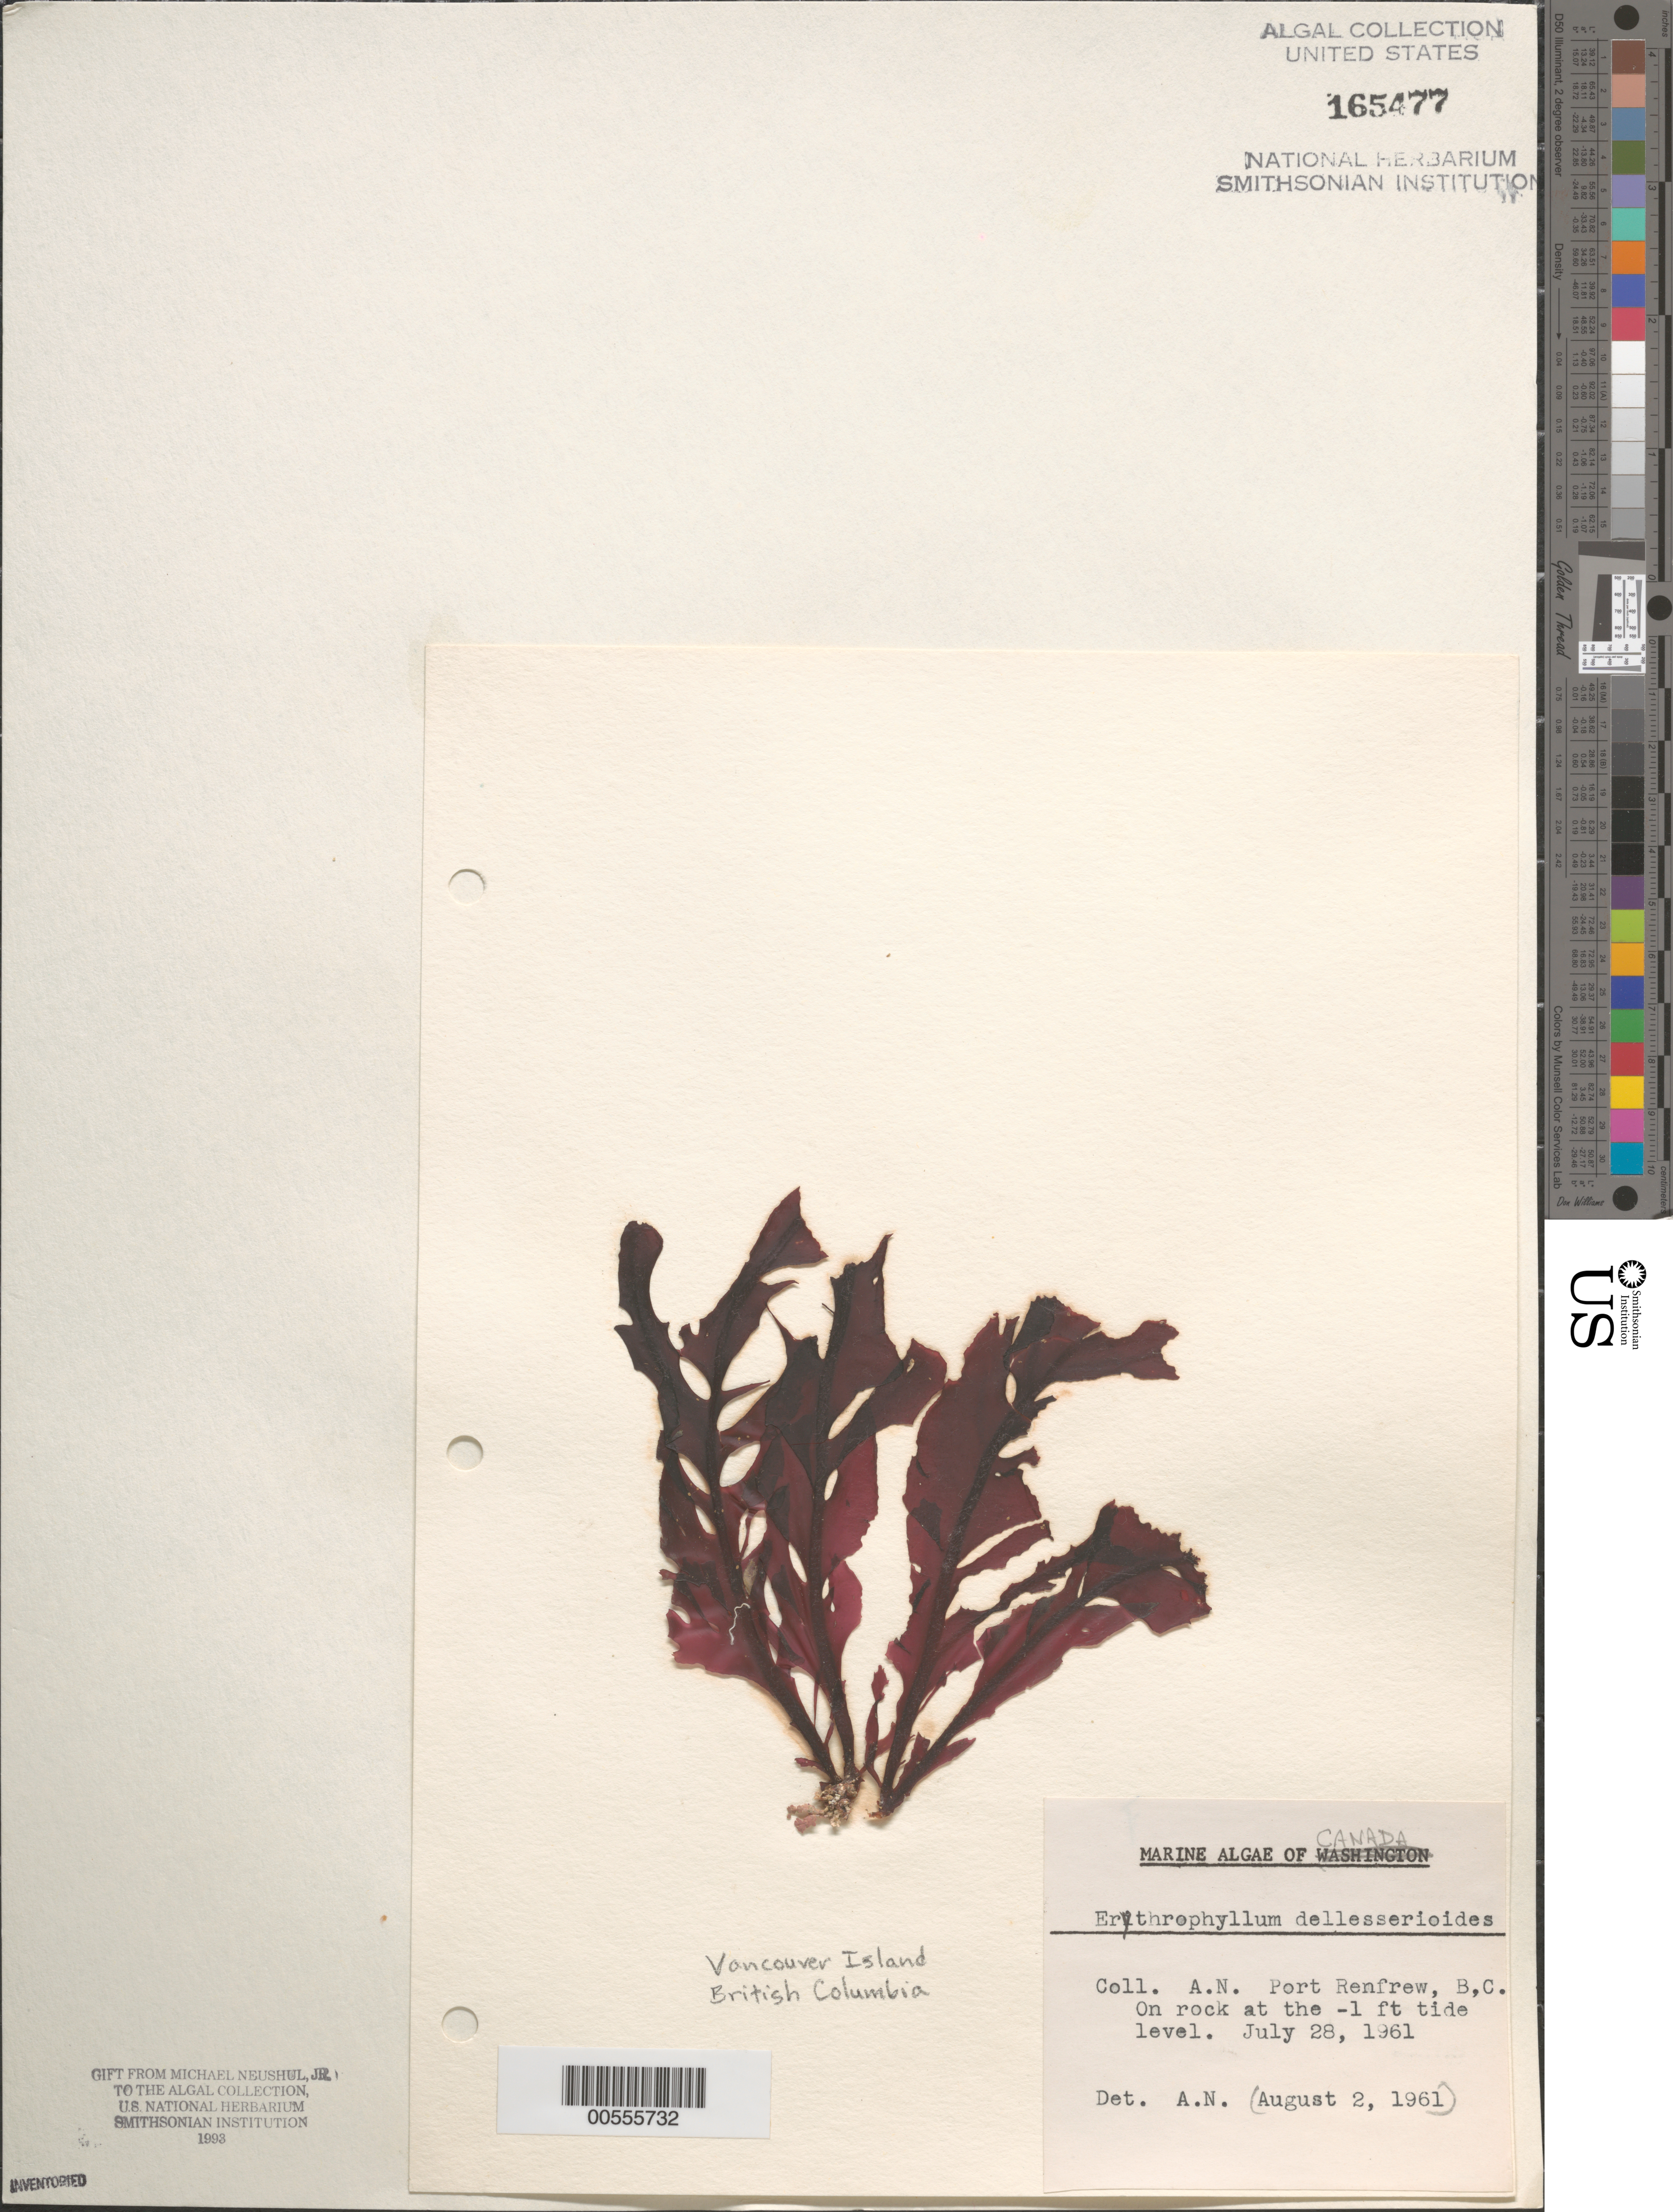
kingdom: Plantae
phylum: Rhodophyta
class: Florideophyceae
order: Gigartinales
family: Kallymeniaceae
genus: Erythrophyllum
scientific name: Erythrophyllum delesserioides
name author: J. Agardh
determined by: N., A.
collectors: A. N.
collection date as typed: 28 Jul 1961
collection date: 1961-07-28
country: Canada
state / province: British Columbia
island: Vancouver Island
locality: Port Renfrew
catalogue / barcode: US 165477